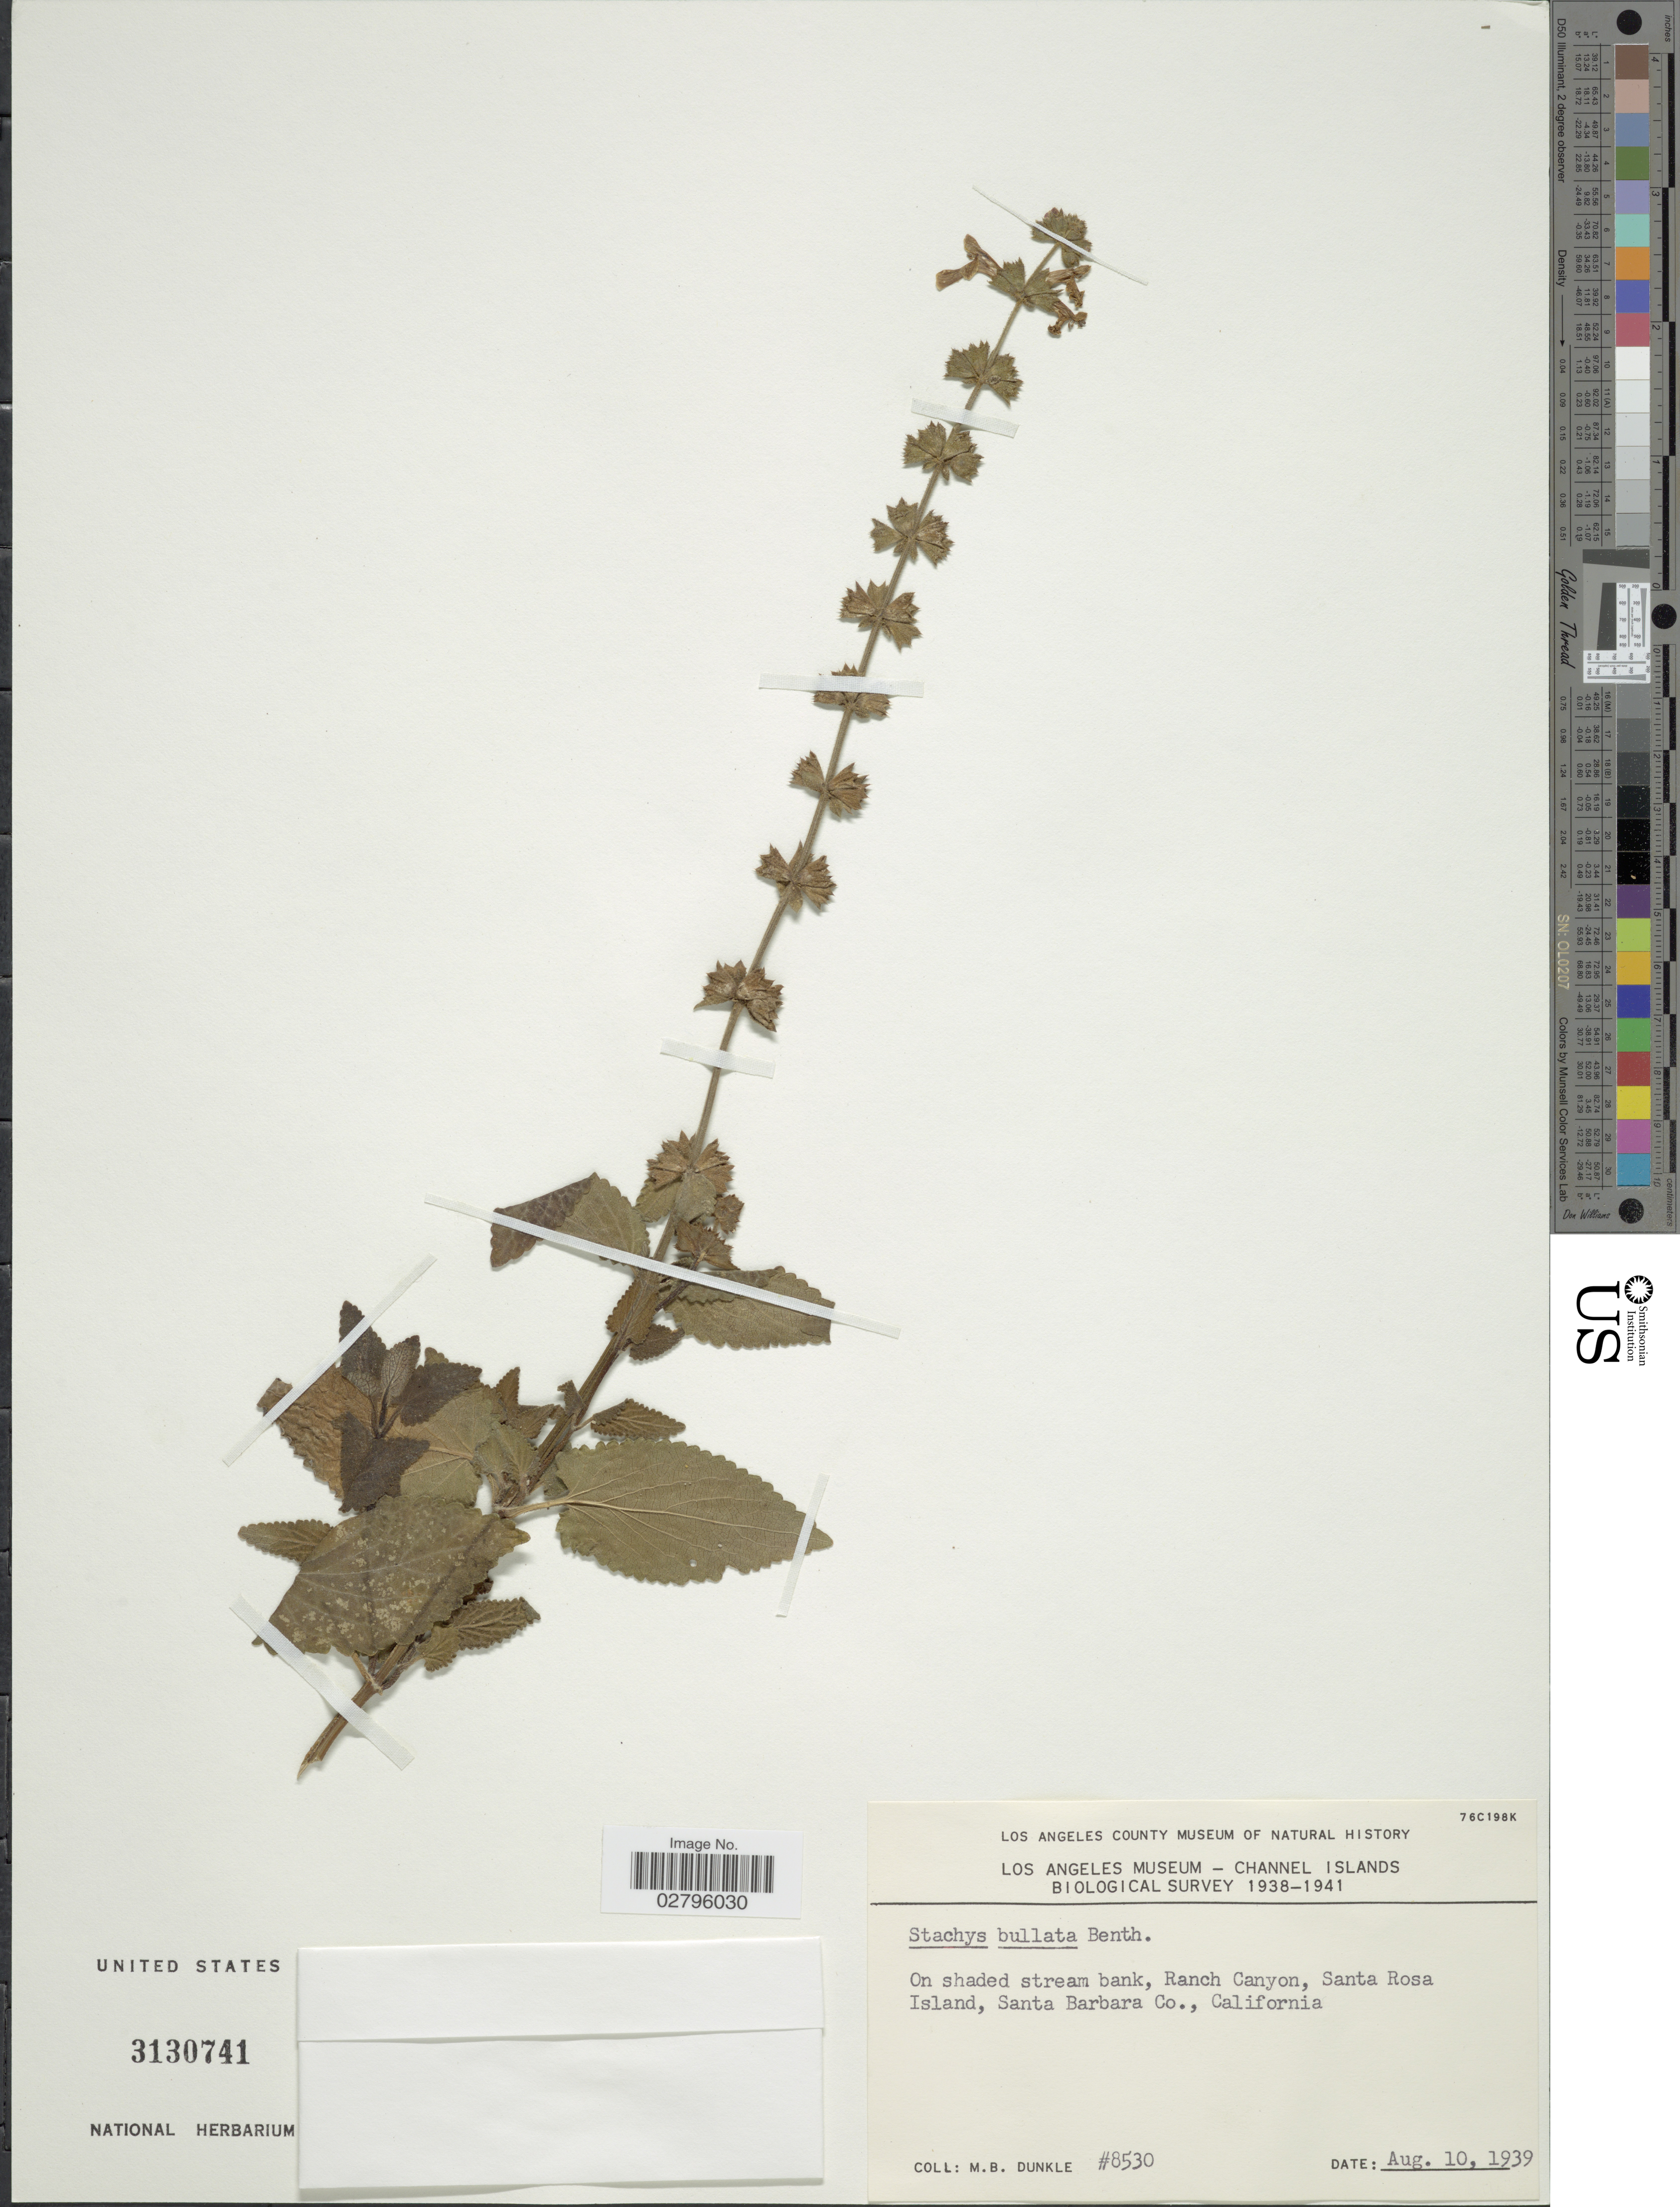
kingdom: Plantae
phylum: Tracheophyta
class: Magnoliopsida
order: Lamiales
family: Lamiaceae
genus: Stachys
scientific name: Stachys bullata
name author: Benth.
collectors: M. Dunkle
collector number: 8530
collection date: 1939-08-10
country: United States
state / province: California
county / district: Santa Barbara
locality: On shaded stream bank, Ranch Canyon, Santa Rosa Island, Santa Barbara Co.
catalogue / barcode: US 3130741